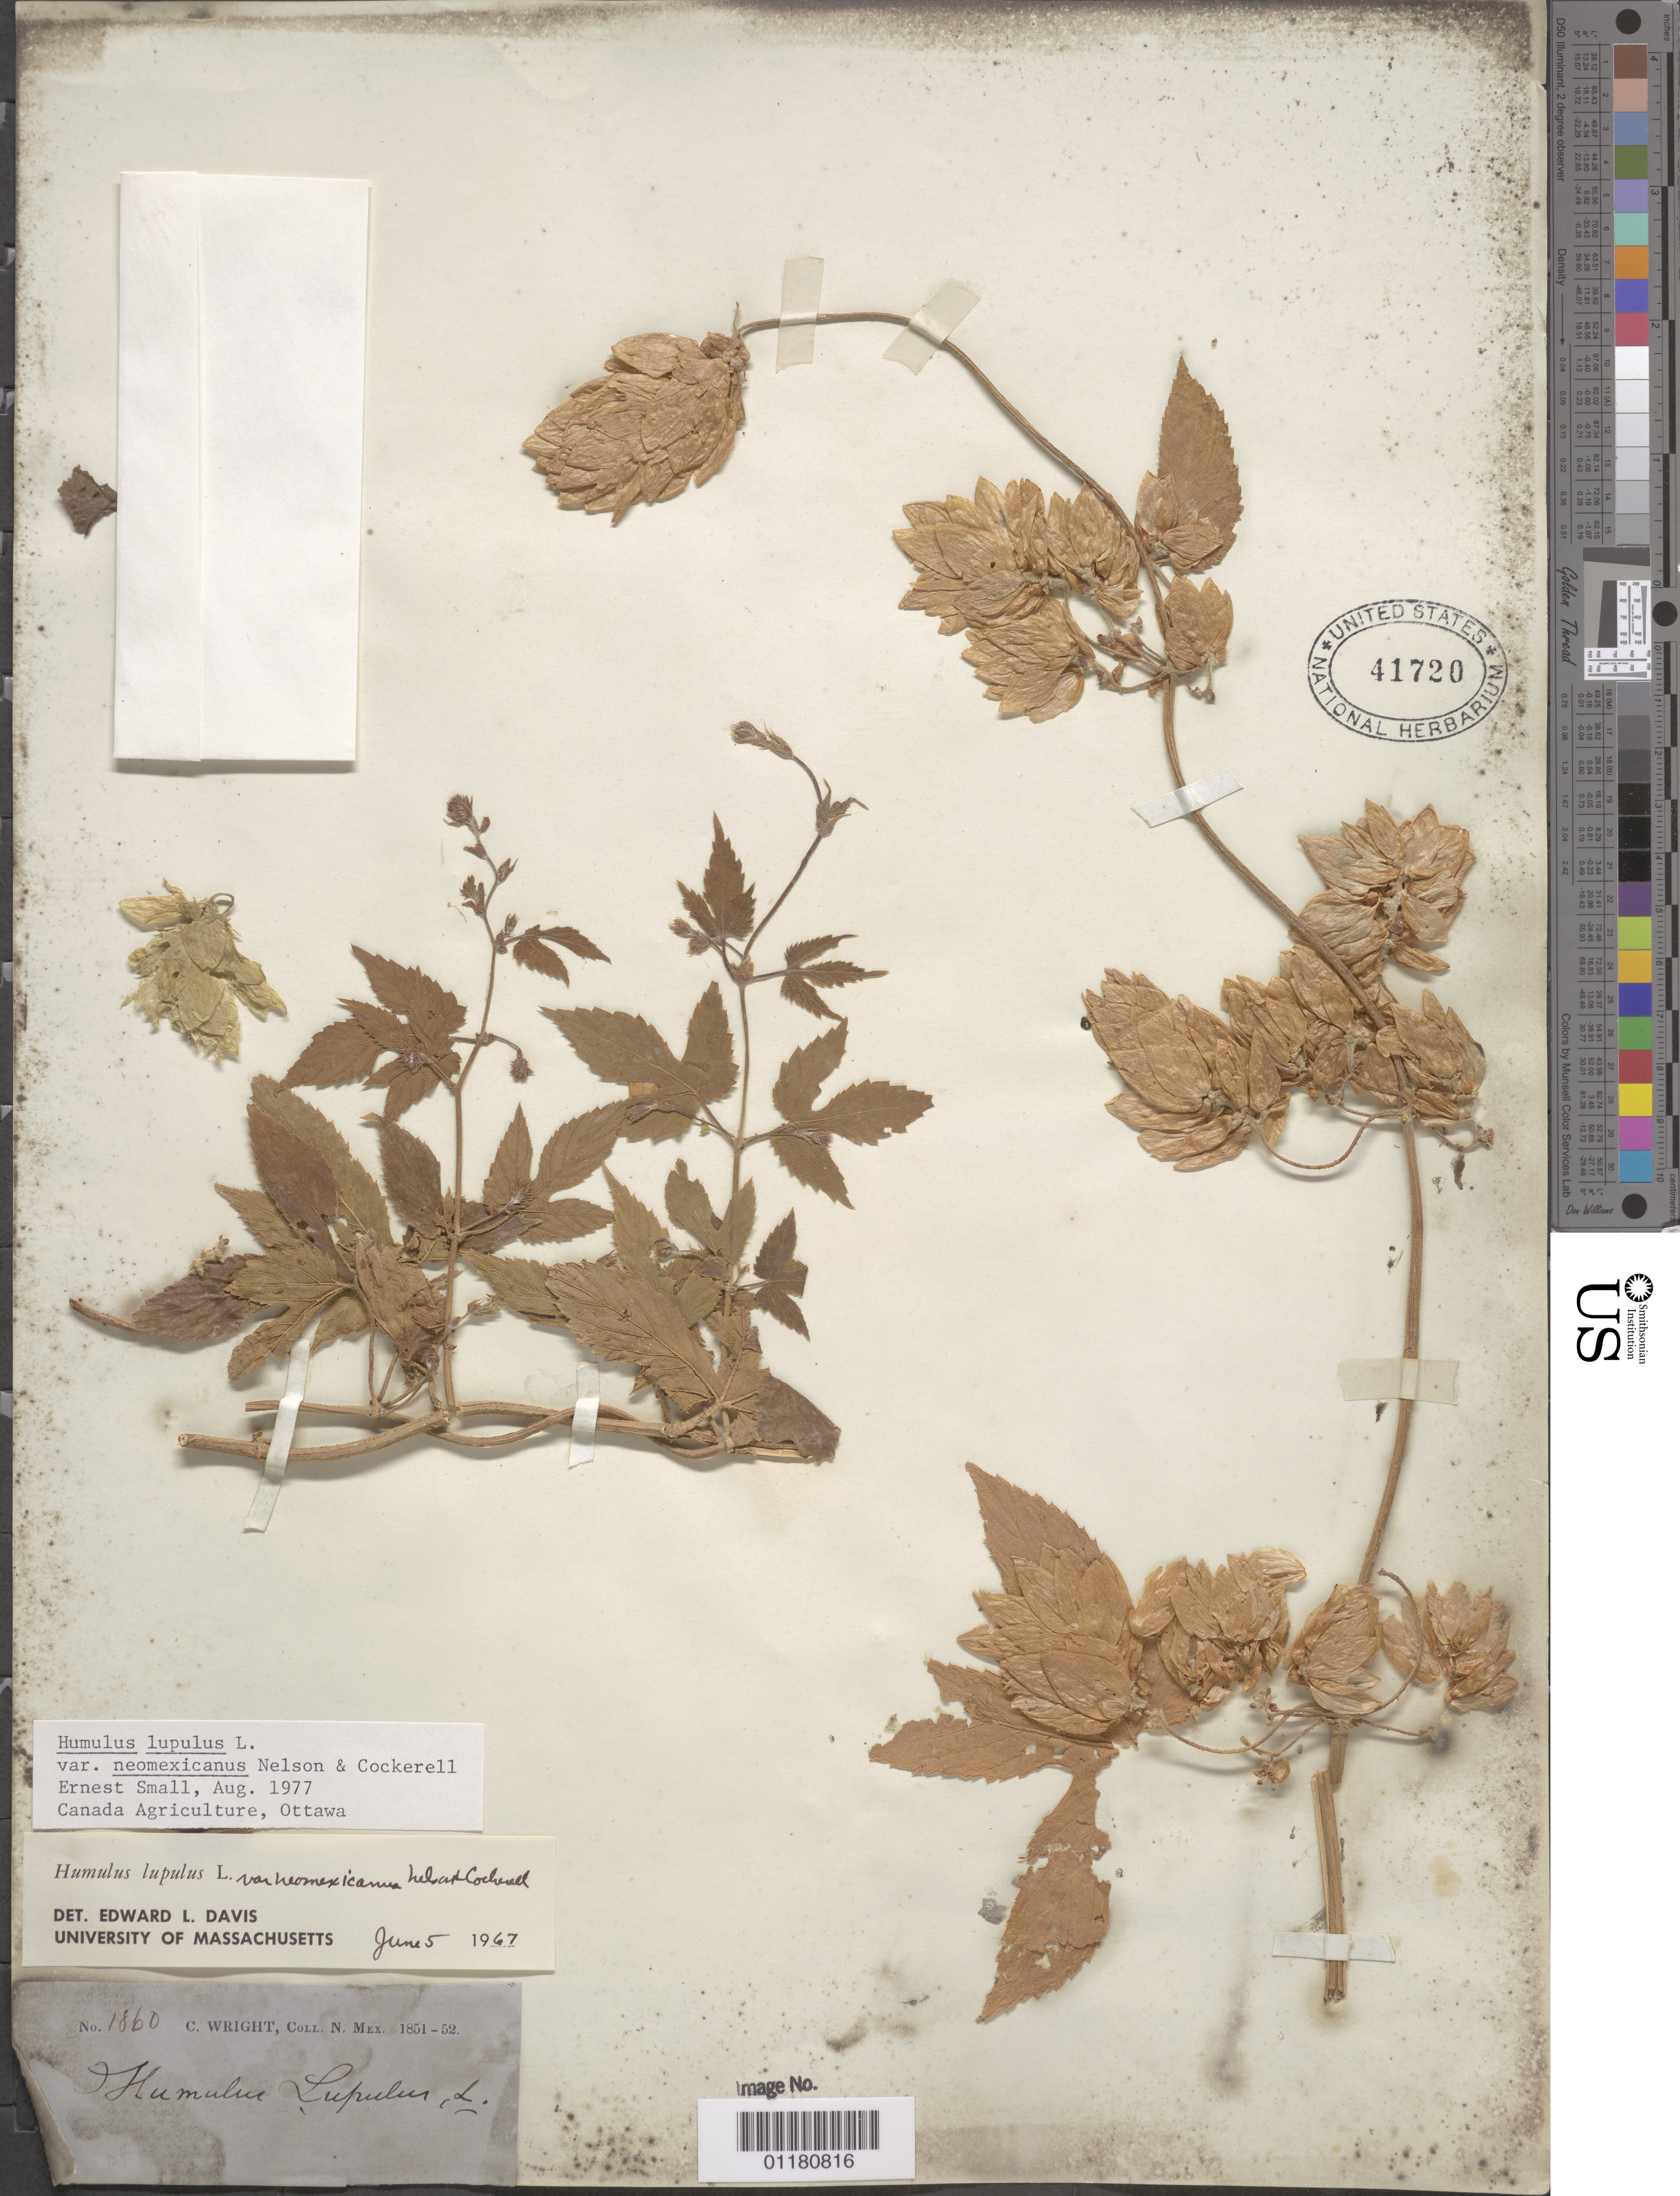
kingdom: Plantae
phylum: Tracheophyta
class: Magnoliopsida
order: Rosales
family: Cannabaceae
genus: Humulus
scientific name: Humulus neomexicanus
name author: (A. Nelson & Cockerell) Rydb.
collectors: C. Wright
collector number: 1860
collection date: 1851/1852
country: United States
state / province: New Mexico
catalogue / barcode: US 41720